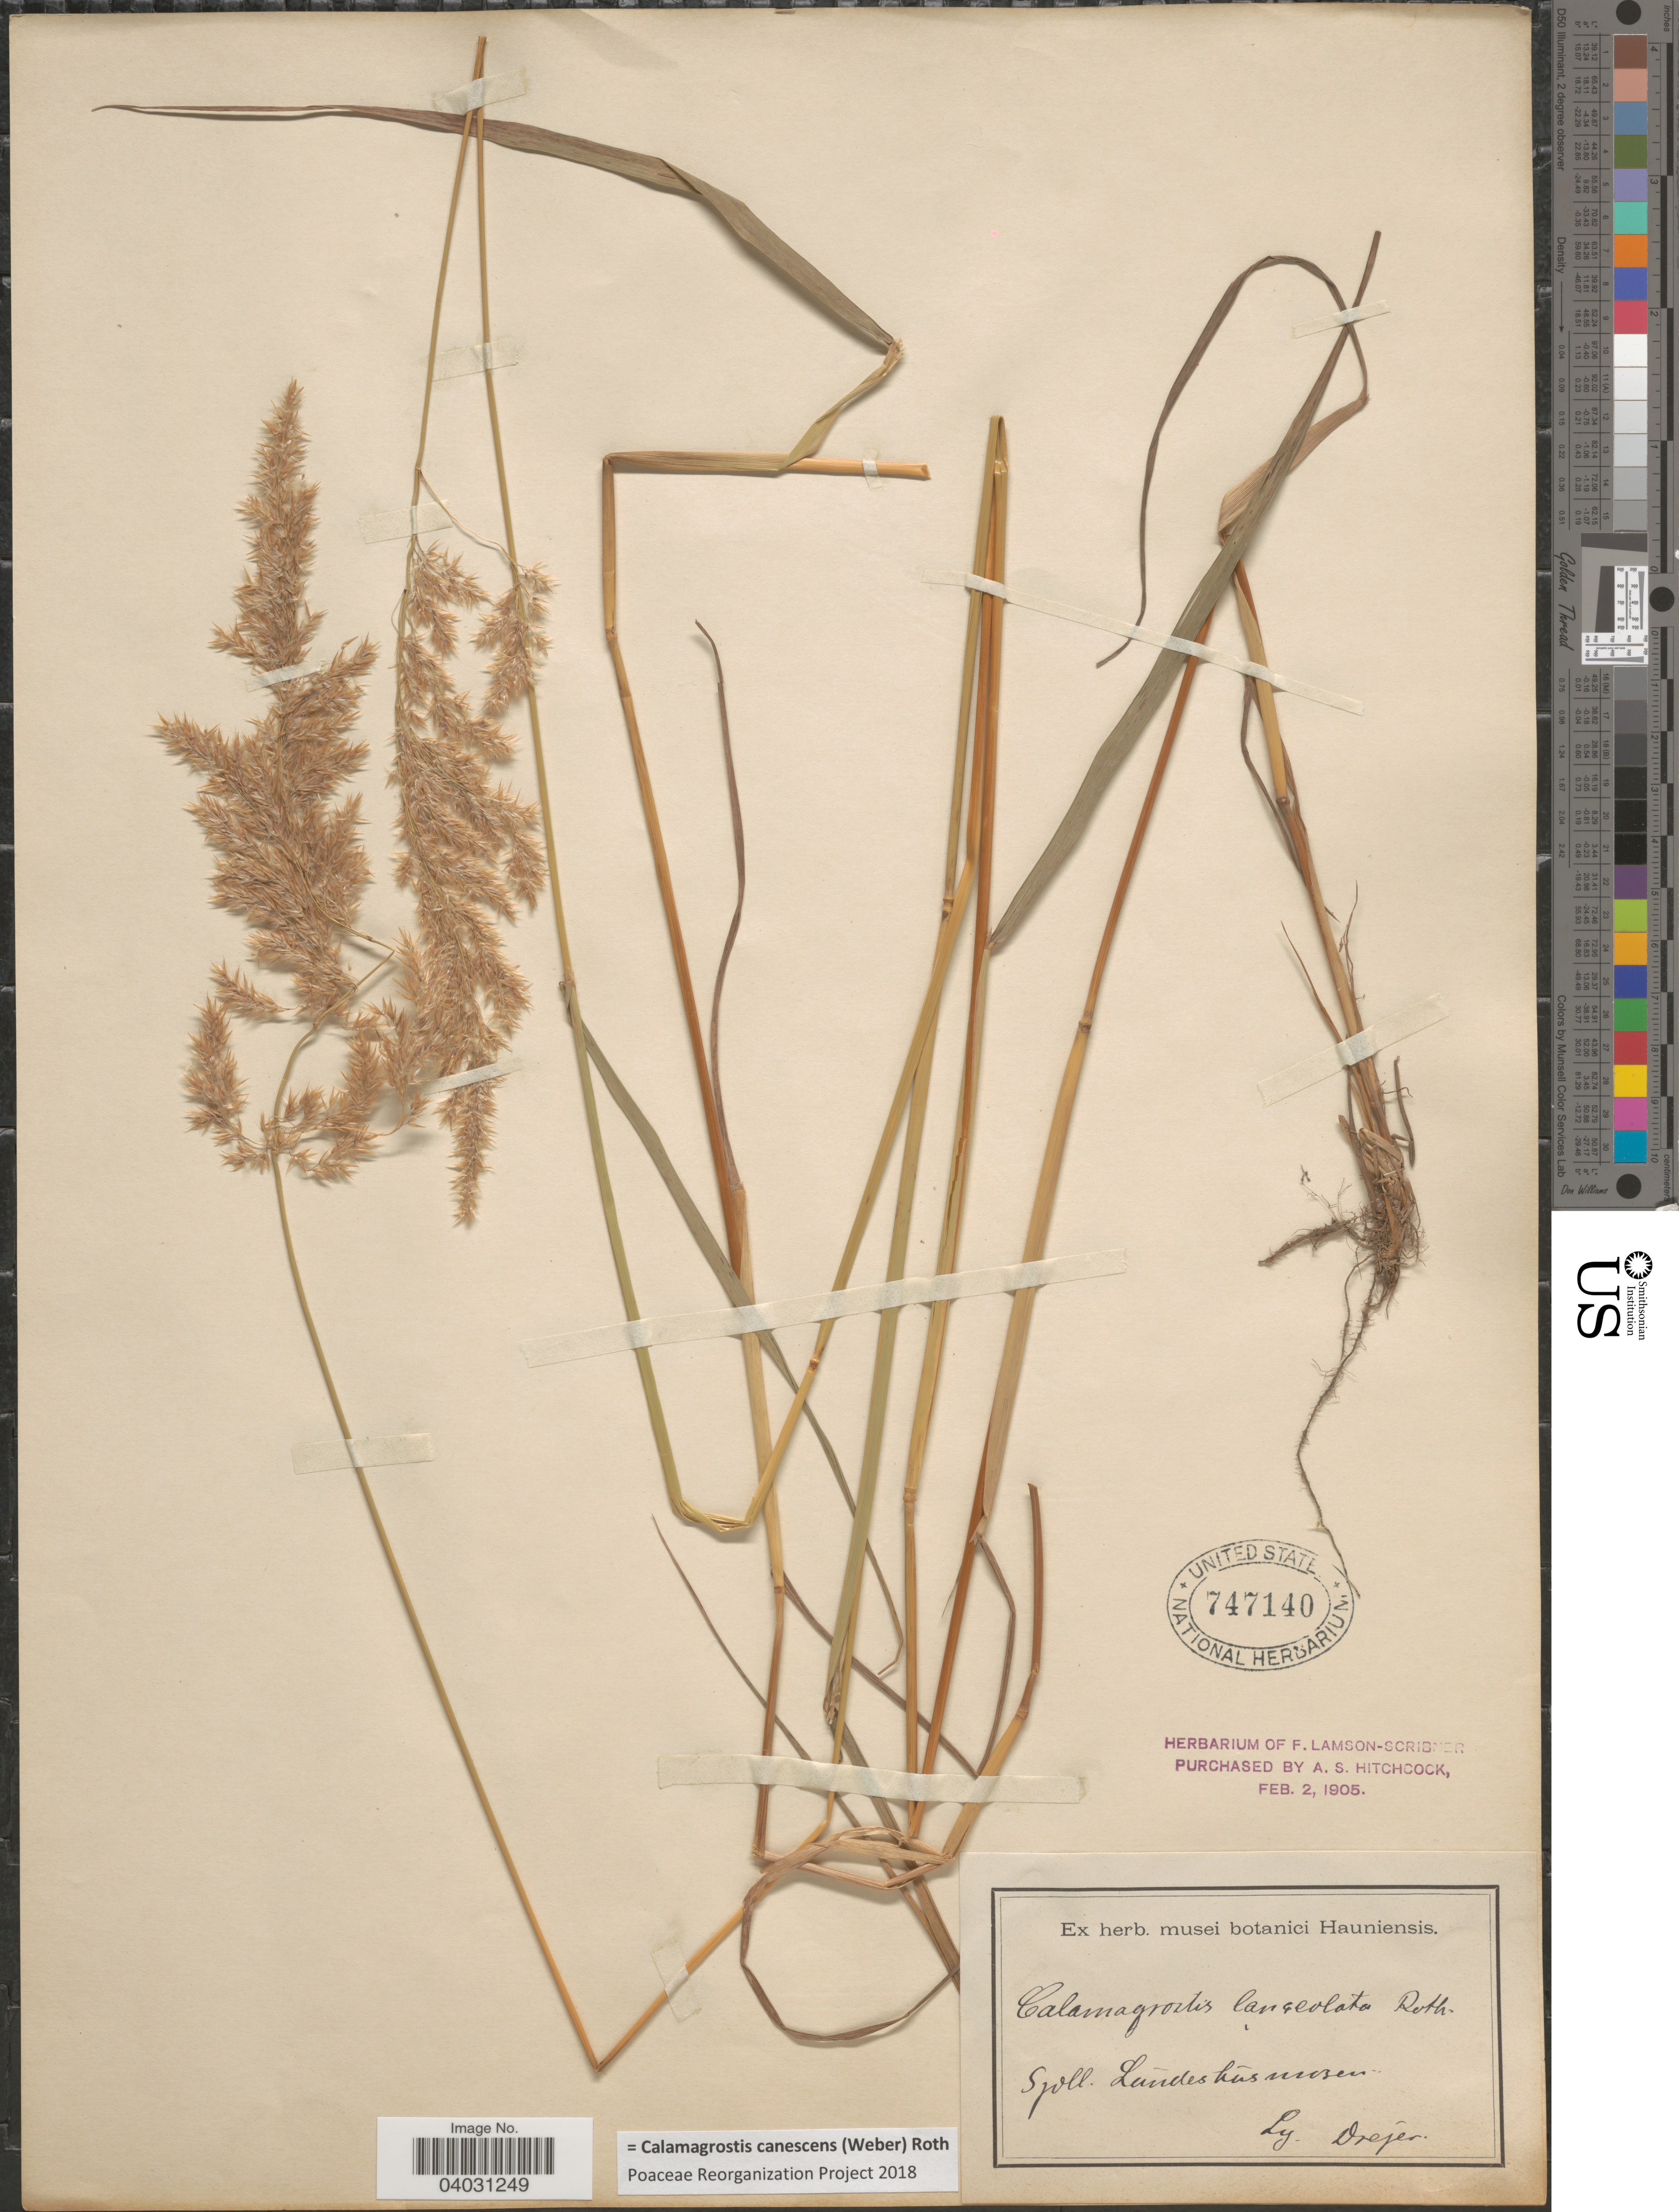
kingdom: Plantae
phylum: Tracheophyta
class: Liliopsida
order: Poales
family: Poaceae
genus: Calamagrostis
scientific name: Calamagrostis canescens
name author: (G.H. Weber) Roth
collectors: Drejer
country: Denmark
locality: Sjoll. Landes has muren.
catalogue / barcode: US 747140